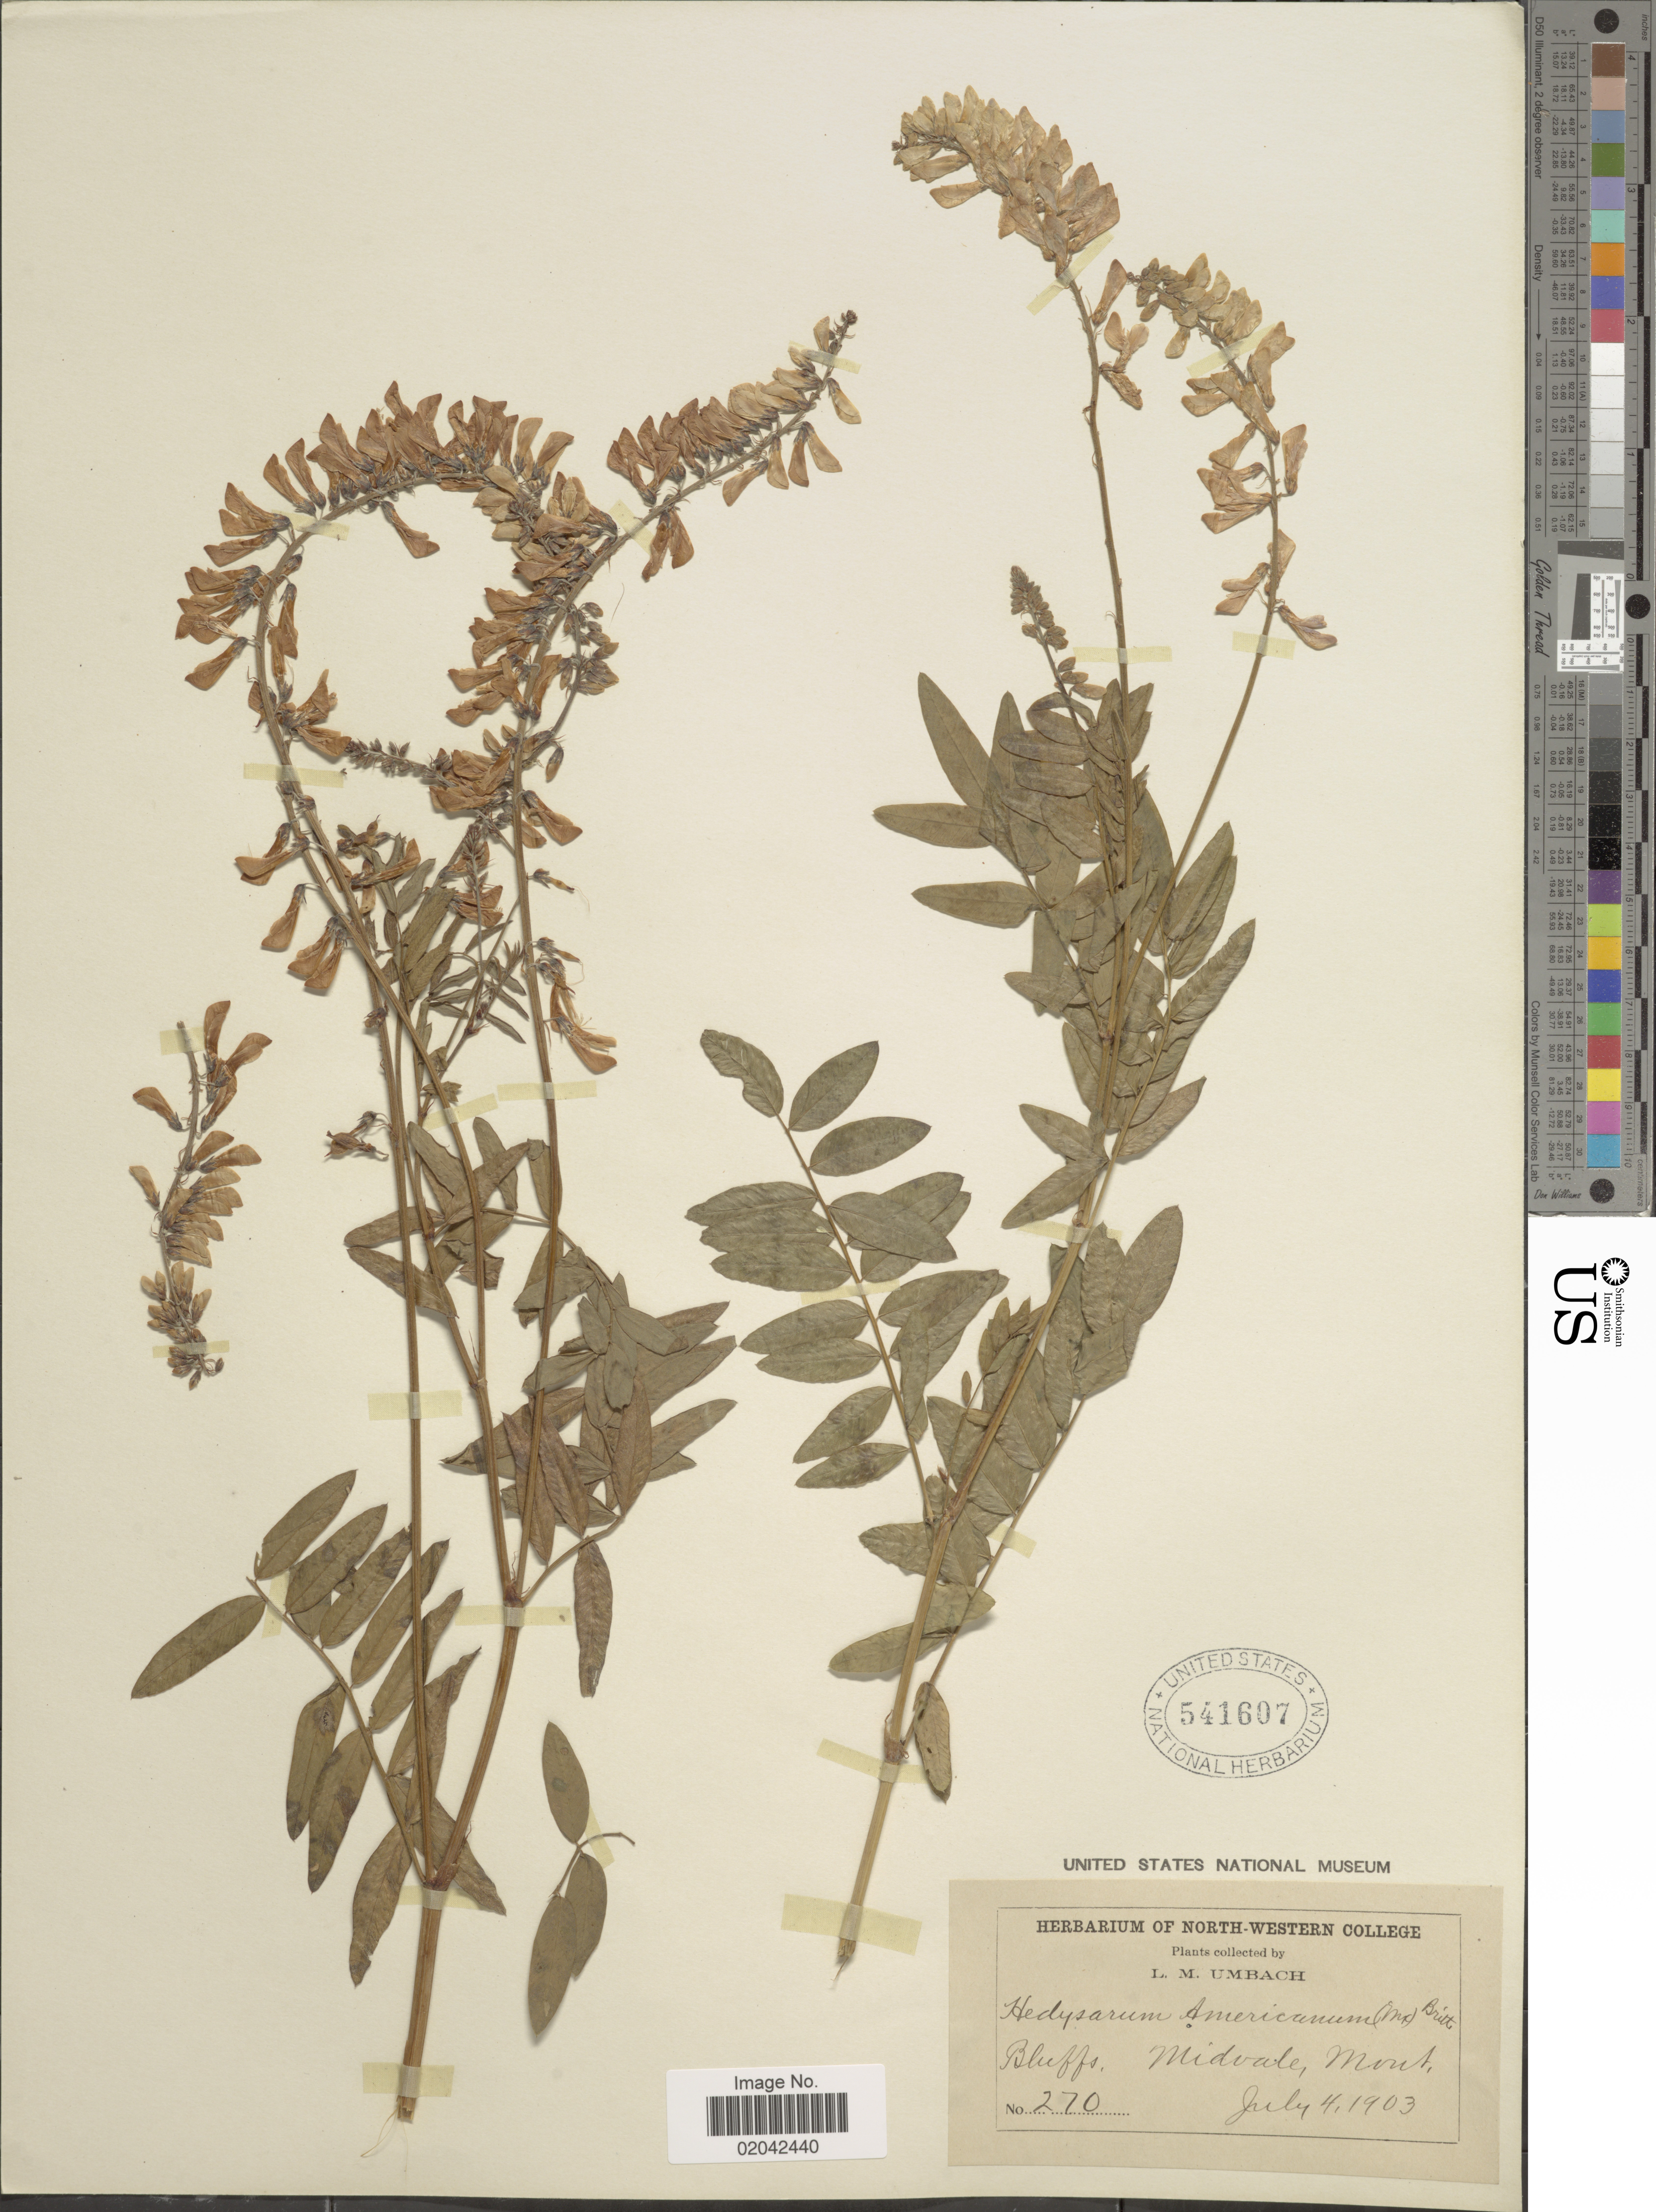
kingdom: Plantae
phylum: Tracheophyta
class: Magnoliopsida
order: Fabales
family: Fabaceae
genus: Hedysarum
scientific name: Hedysarum alpinum var. americanum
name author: Michx. ex Pursh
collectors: L. M. Umbach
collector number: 270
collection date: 1903-07-04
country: United States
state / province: Montana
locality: Midvale, Mont.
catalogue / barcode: US 541607